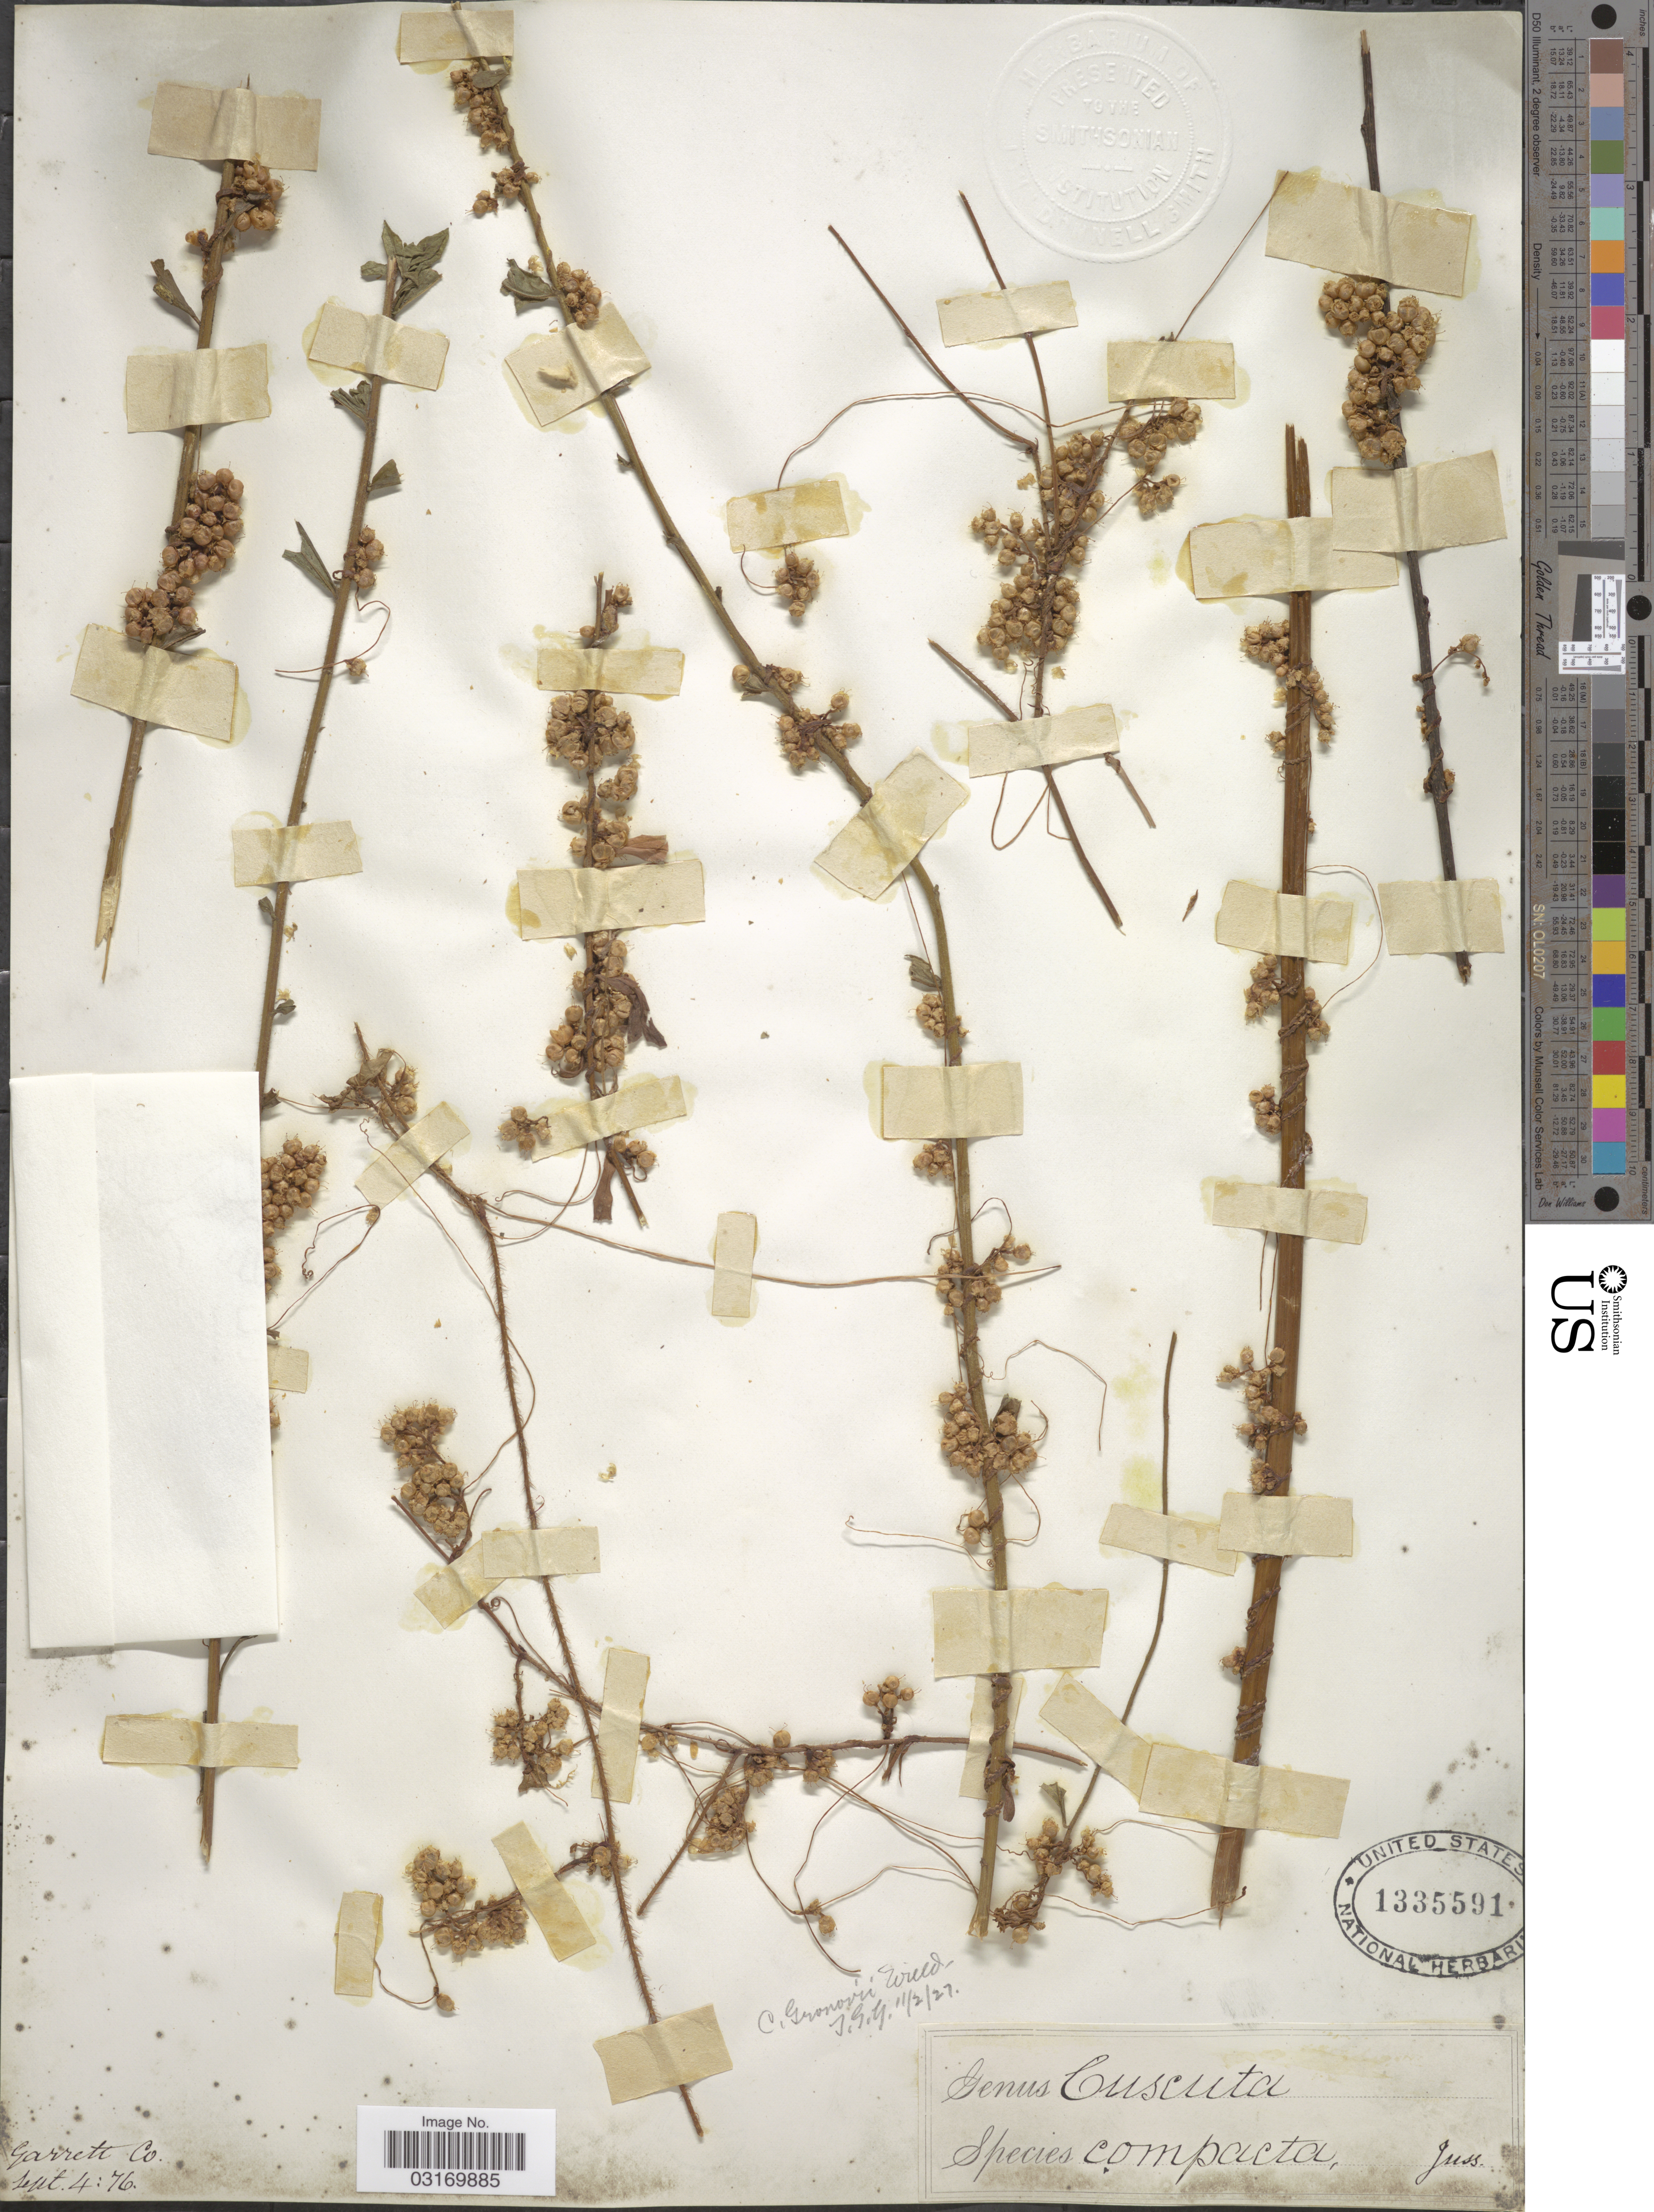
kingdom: Plantae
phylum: Tracheophyta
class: Magnoliopsida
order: Solanales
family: Convolvulaceae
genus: Cuscuta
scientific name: Cuscuta gronovii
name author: Willd. ex Schult.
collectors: J. Donnell Smith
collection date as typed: Transcribed d/m/y: 4/9/76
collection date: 1876-09-04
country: United States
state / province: Maryland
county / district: Garrett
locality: Garrett Co.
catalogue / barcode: US 1335591